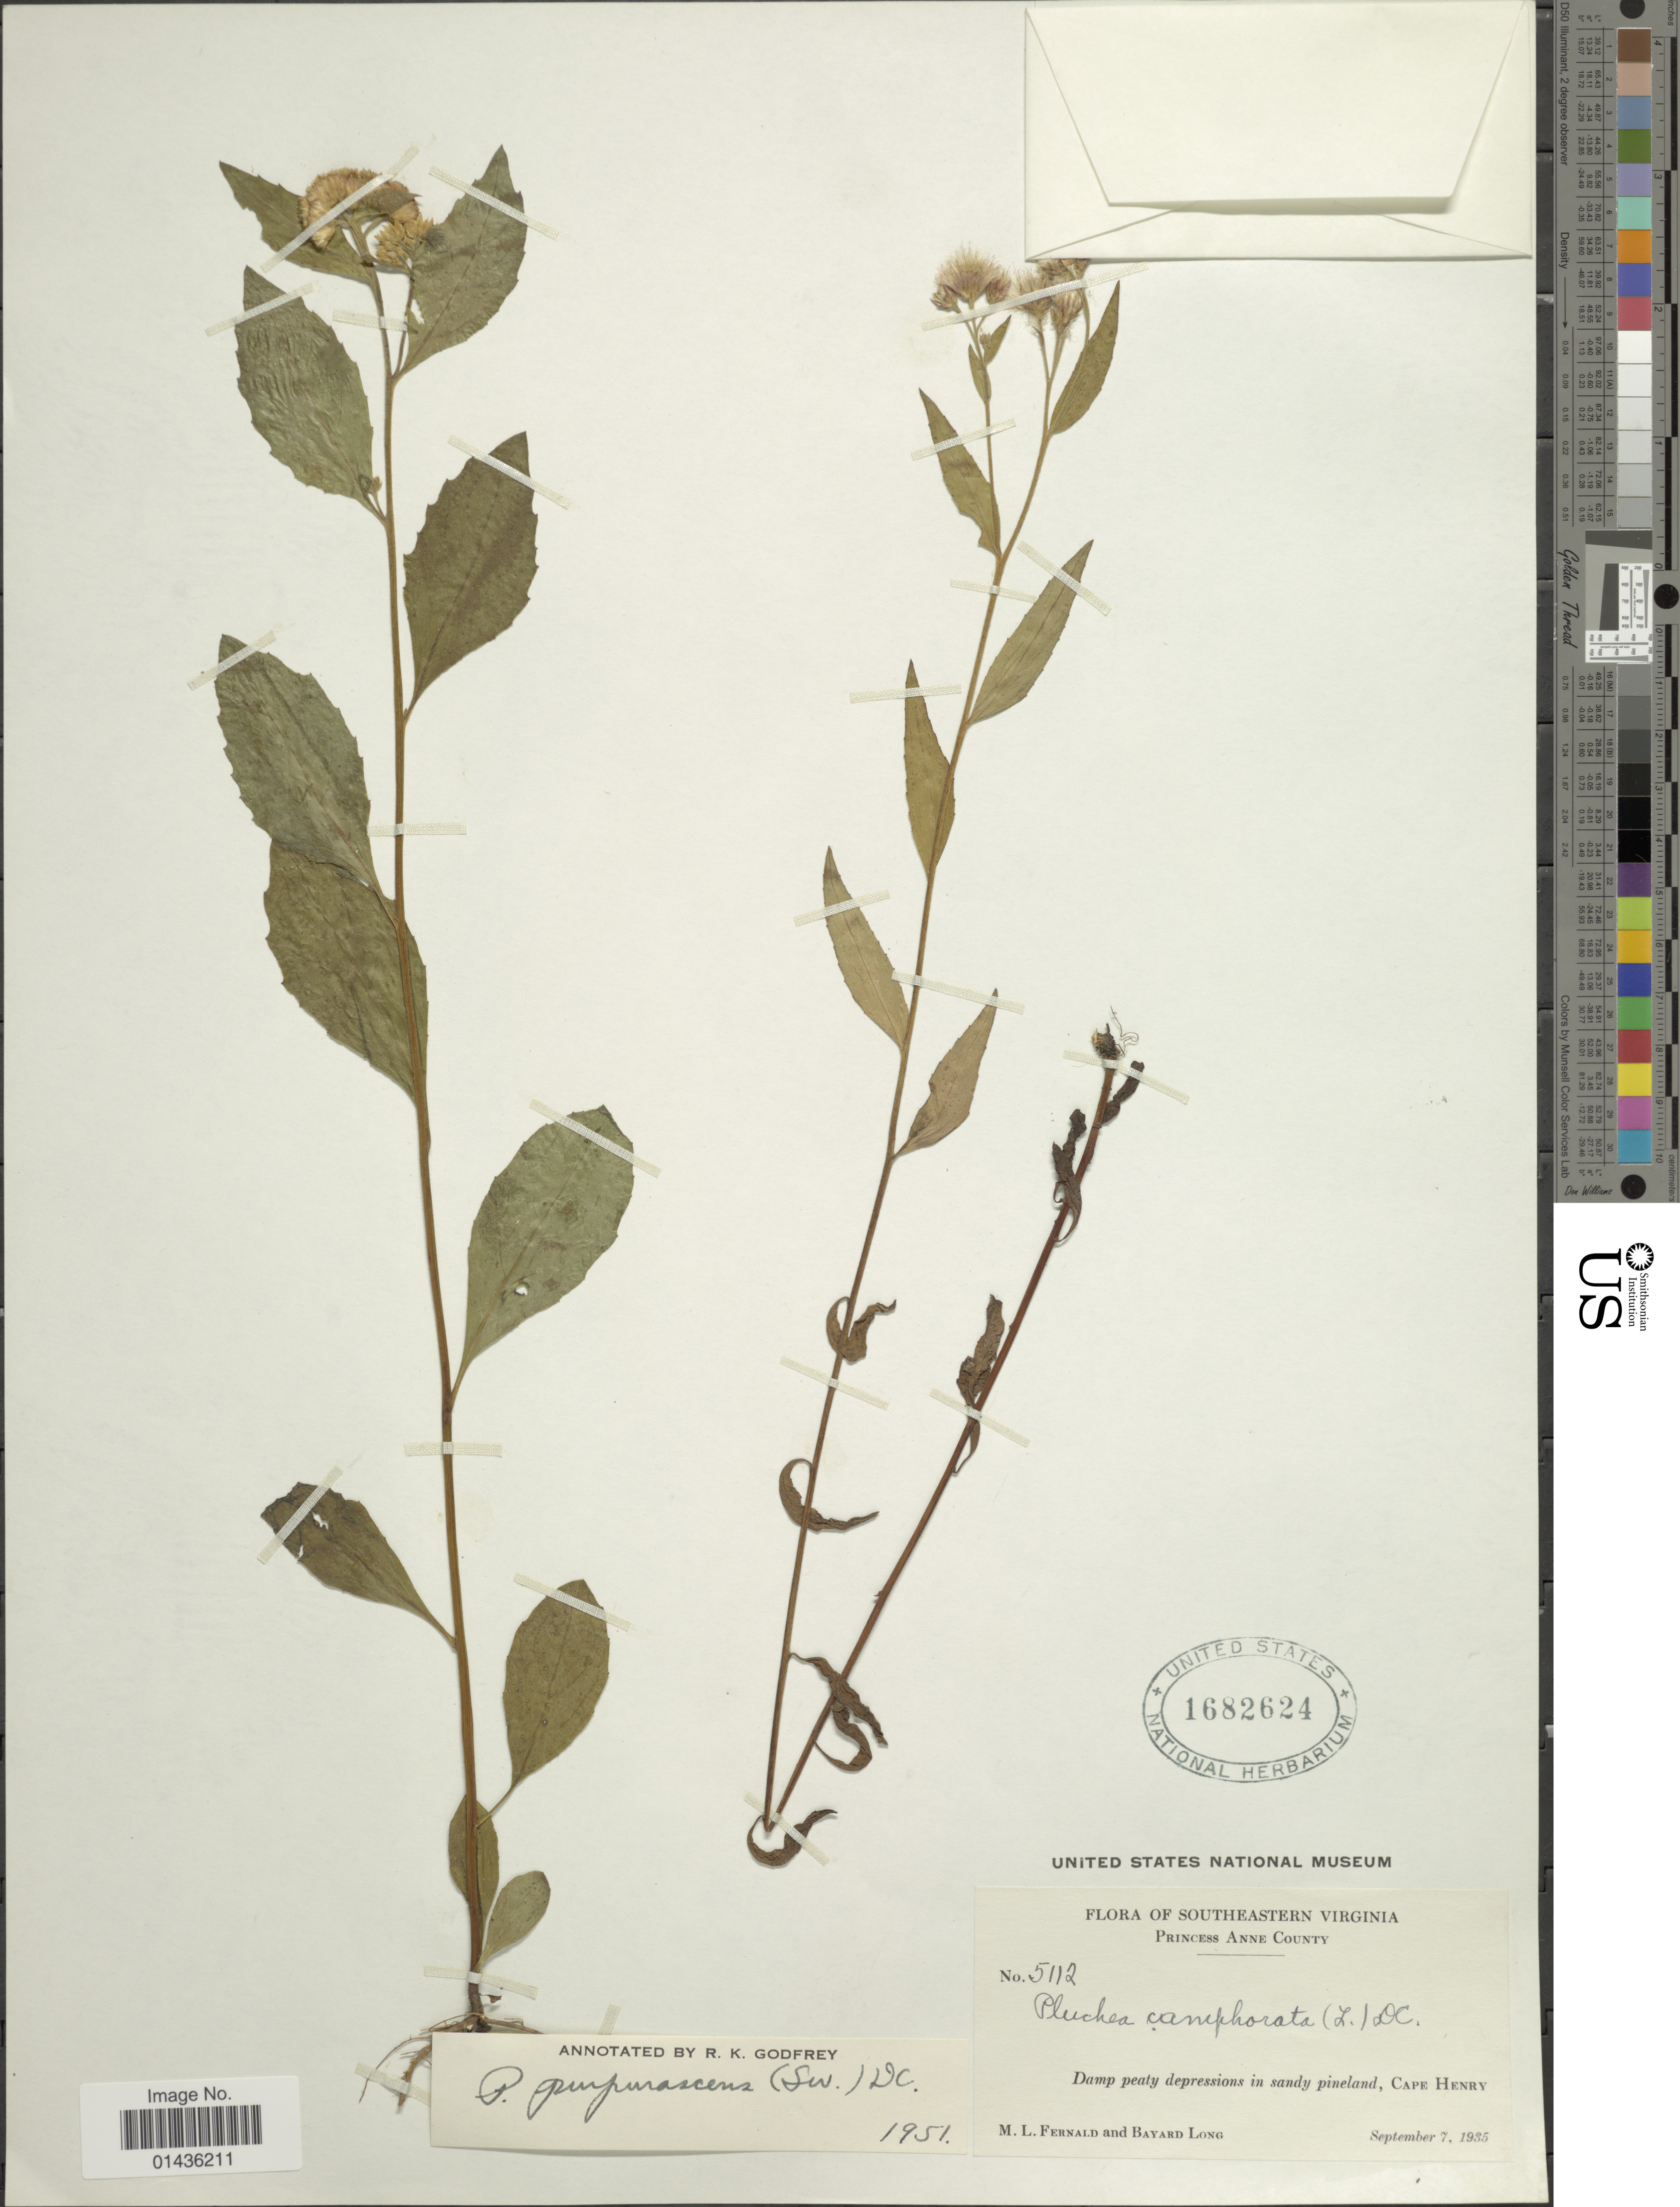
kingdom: Plantae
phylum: Tracheophyta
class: Magnoliopsida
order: Asterales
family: Asteraceae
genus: Pluchea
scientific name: Pluchea odorata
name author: (L.) Cass.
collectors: M. L. Fernald & B. Long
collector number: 5112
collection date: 1935-09-07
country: United States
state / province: Virginia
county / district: City of Virginia Beach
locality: Southeastern Virginia, Princess Anne (=historic county name) County, Cape Henry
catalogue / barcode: US 1682624